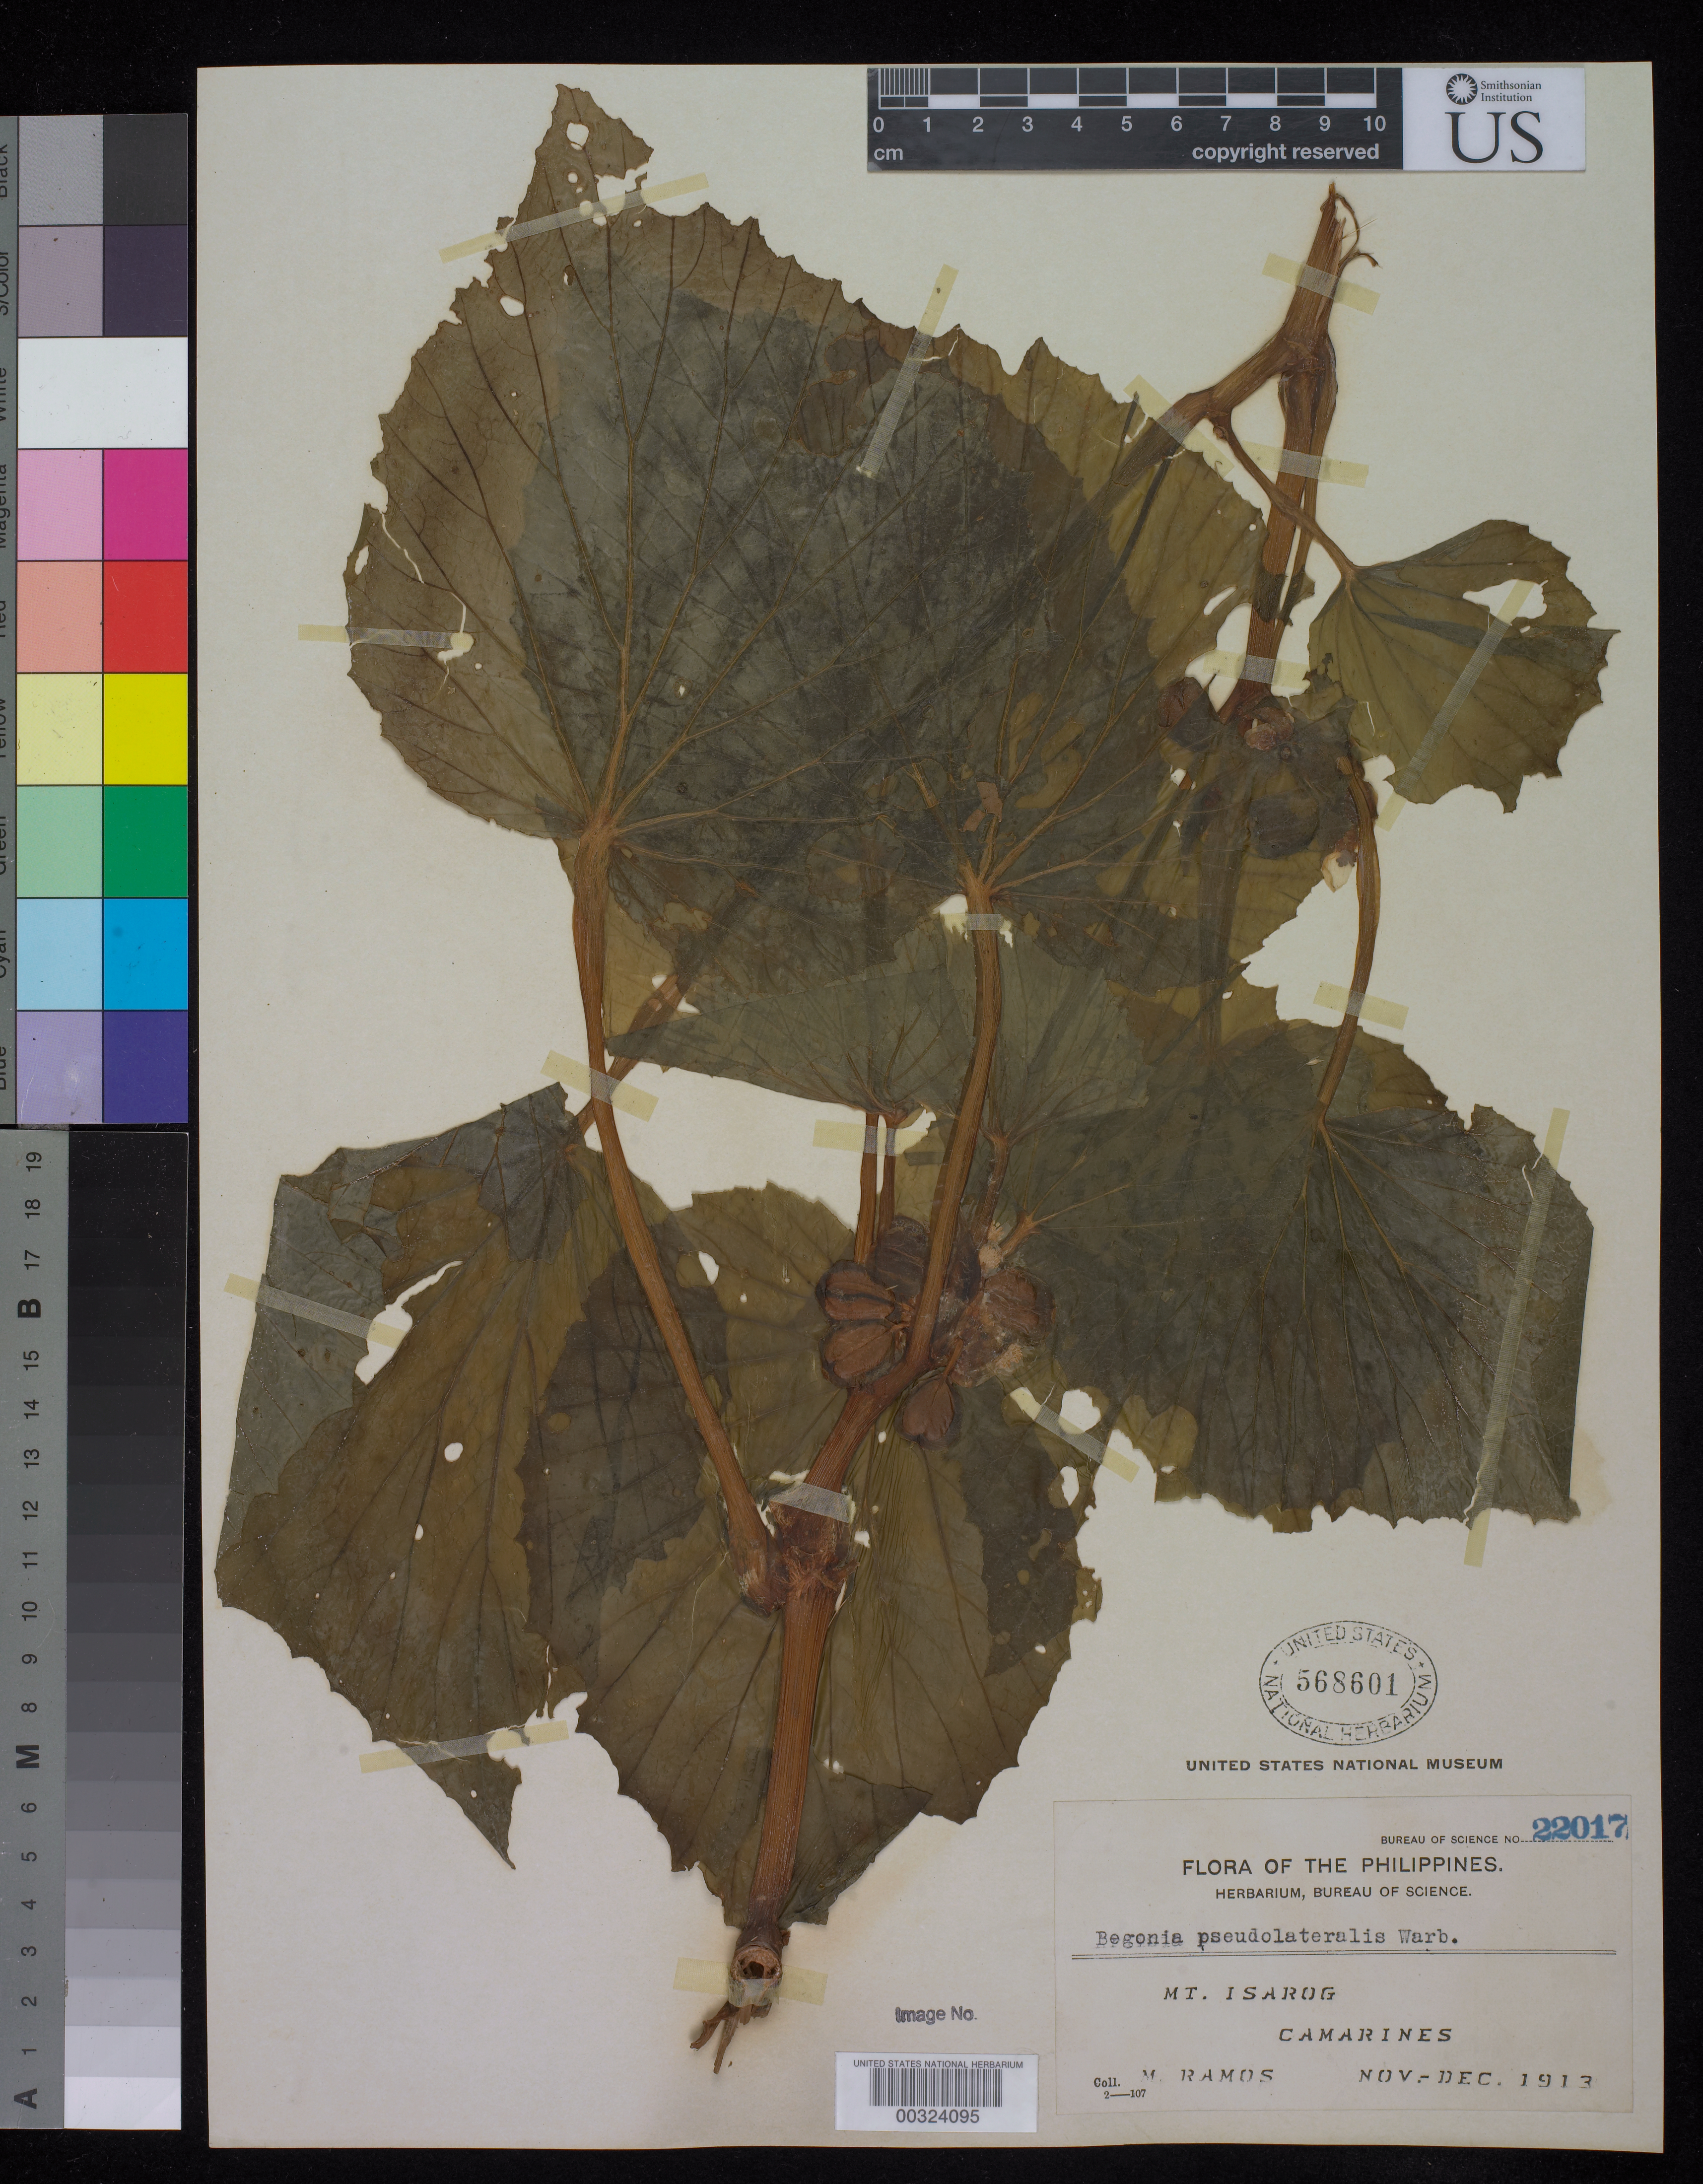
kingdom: Plantae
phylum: Tracheophyta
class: Magnoliopsida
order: Cucurbitales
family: Begoniaceae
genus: Begonia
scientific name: Begonia pseudolateralis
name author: Warb.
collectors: M. Ramos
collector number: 22017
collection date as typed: Nov 1913 to -- Dec 1913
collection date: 1913-11/1913-12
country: Philippines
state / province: Bicol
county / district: Camarines Sur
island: Luzon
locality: Camarines i. (?), mt. isarog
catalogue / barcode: US 568601